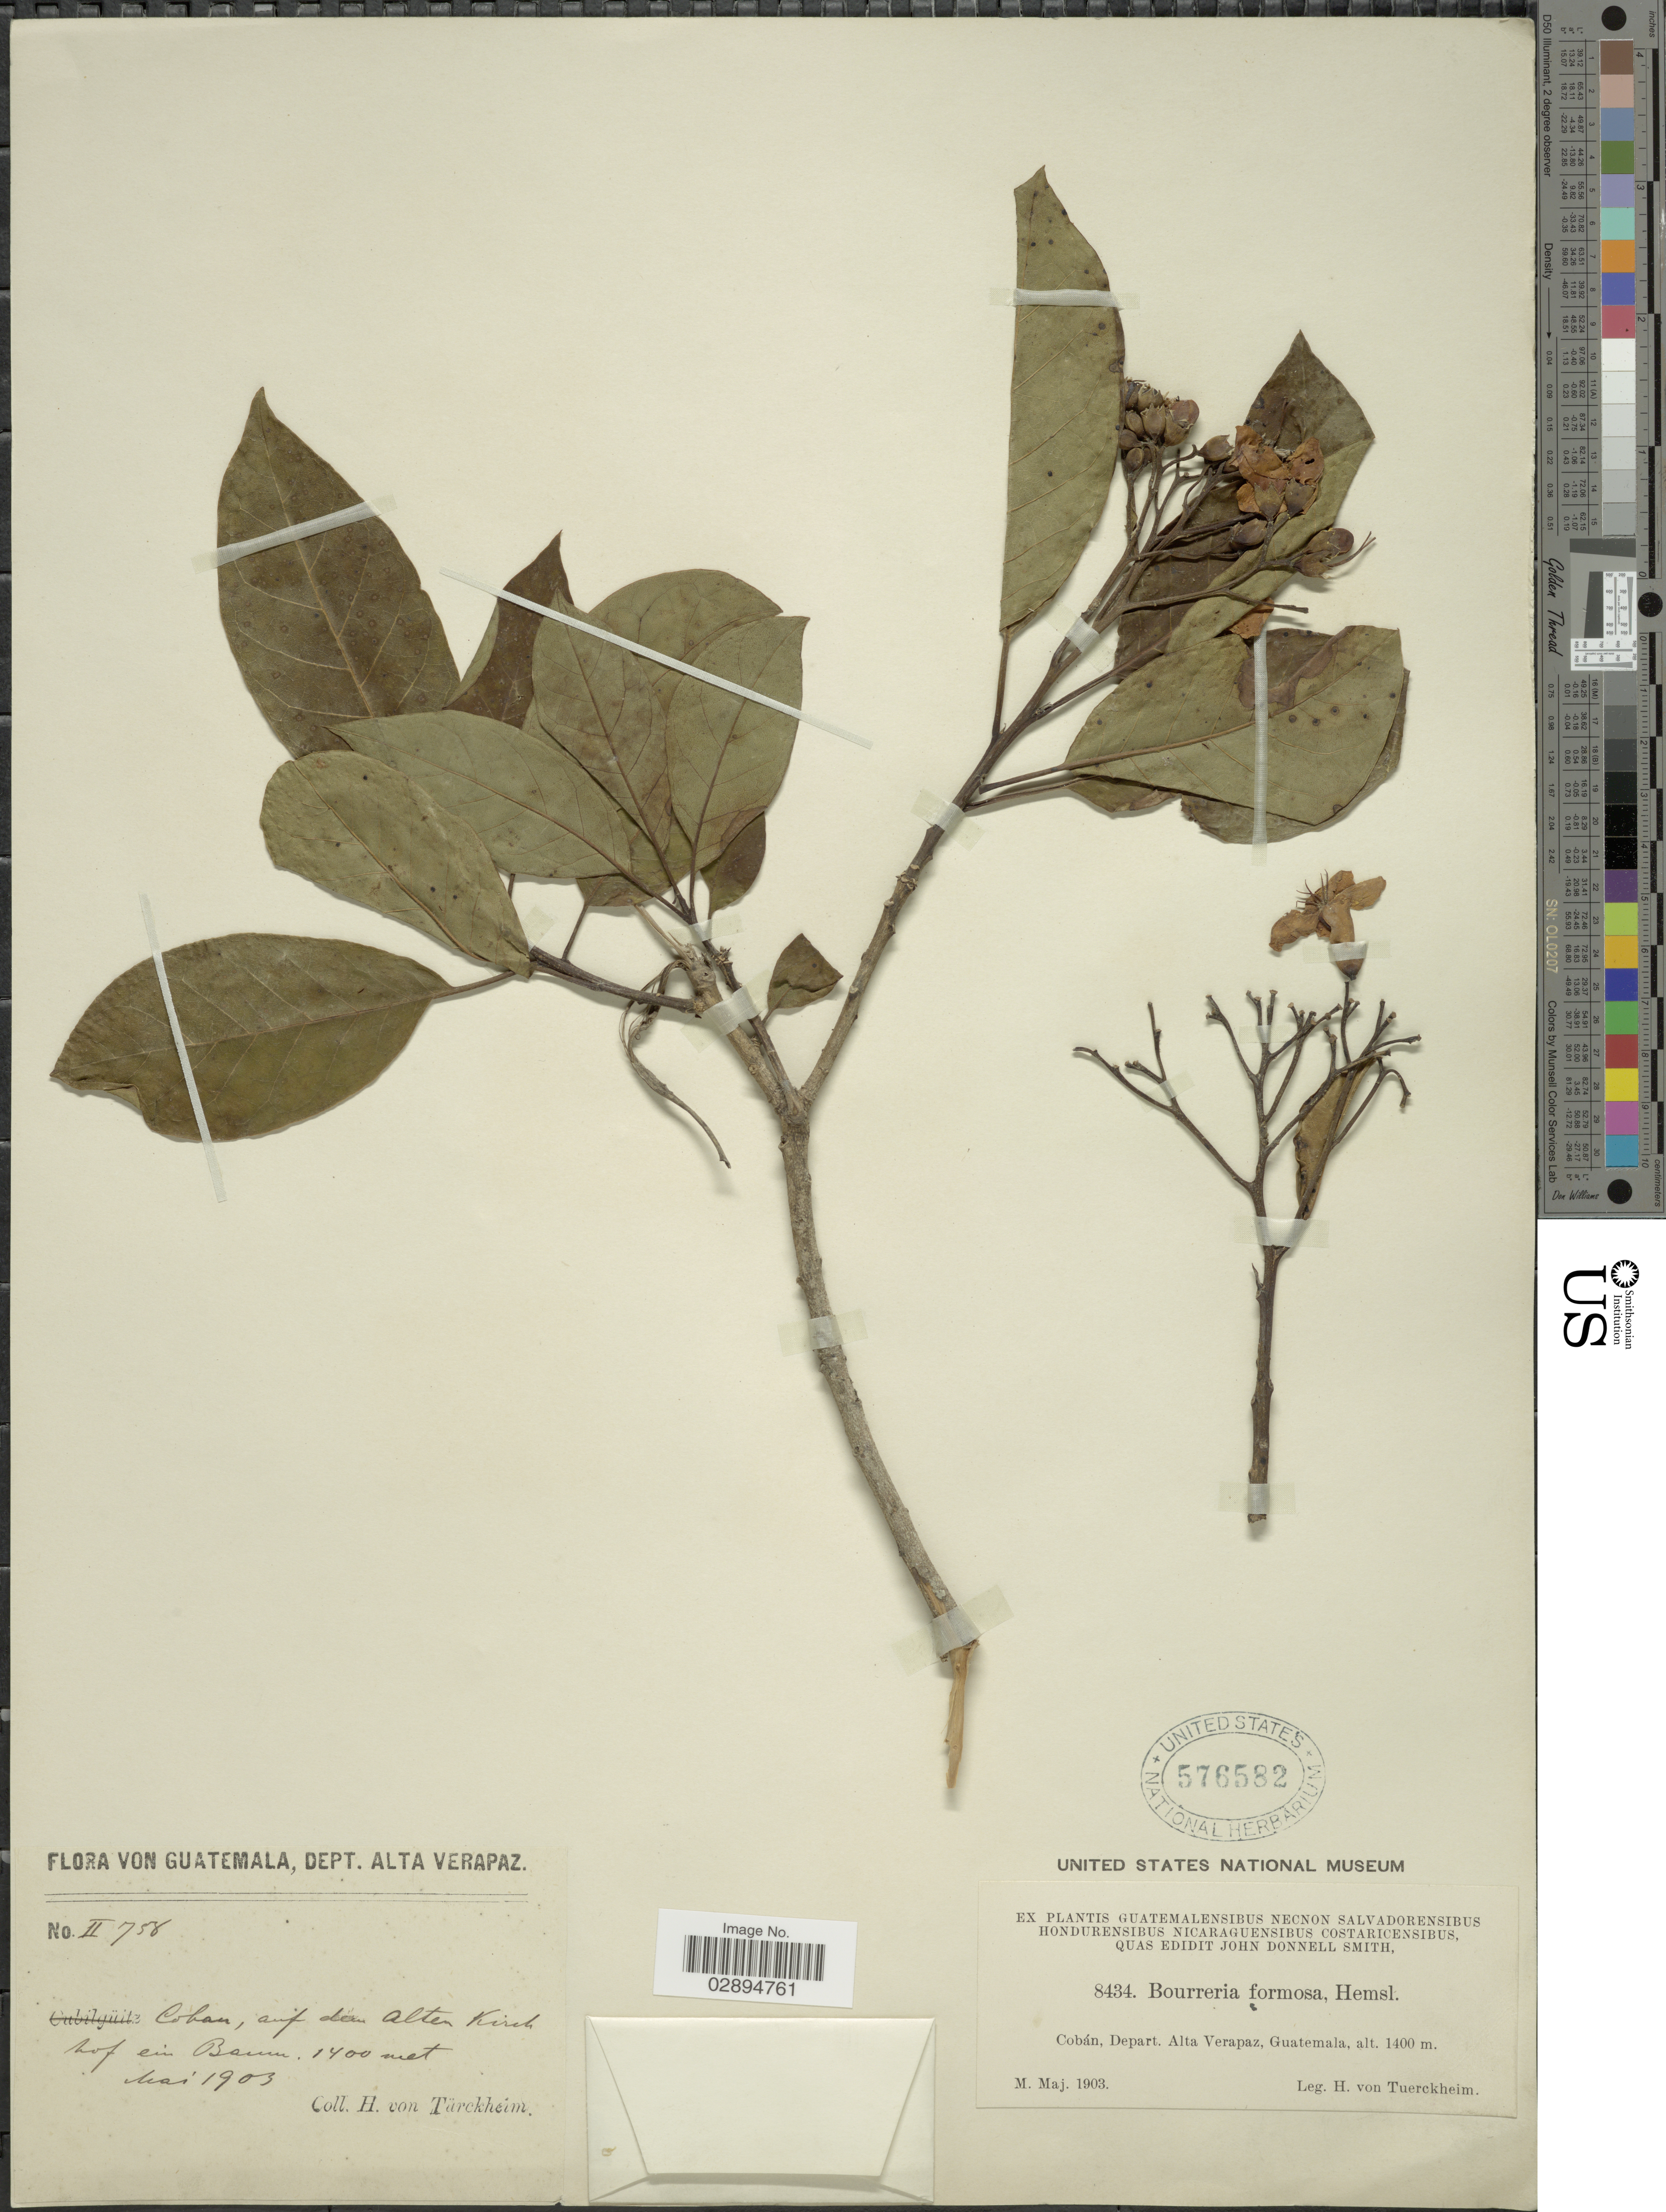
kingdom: Plantae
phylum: Tracheophyta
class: Magnoliopsida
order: Boraginales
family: Ehretiaceae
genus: Bourreria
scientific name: Bourreria formosa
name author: (A. DC.) Hemsl.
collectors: H. von Türckheim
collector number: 8434/II758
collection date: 1903-05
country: Guatemala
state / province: Alta Verapaz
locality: Cobán, Depart. Alta Verapaz.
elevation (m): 1400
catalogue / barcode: US 576582